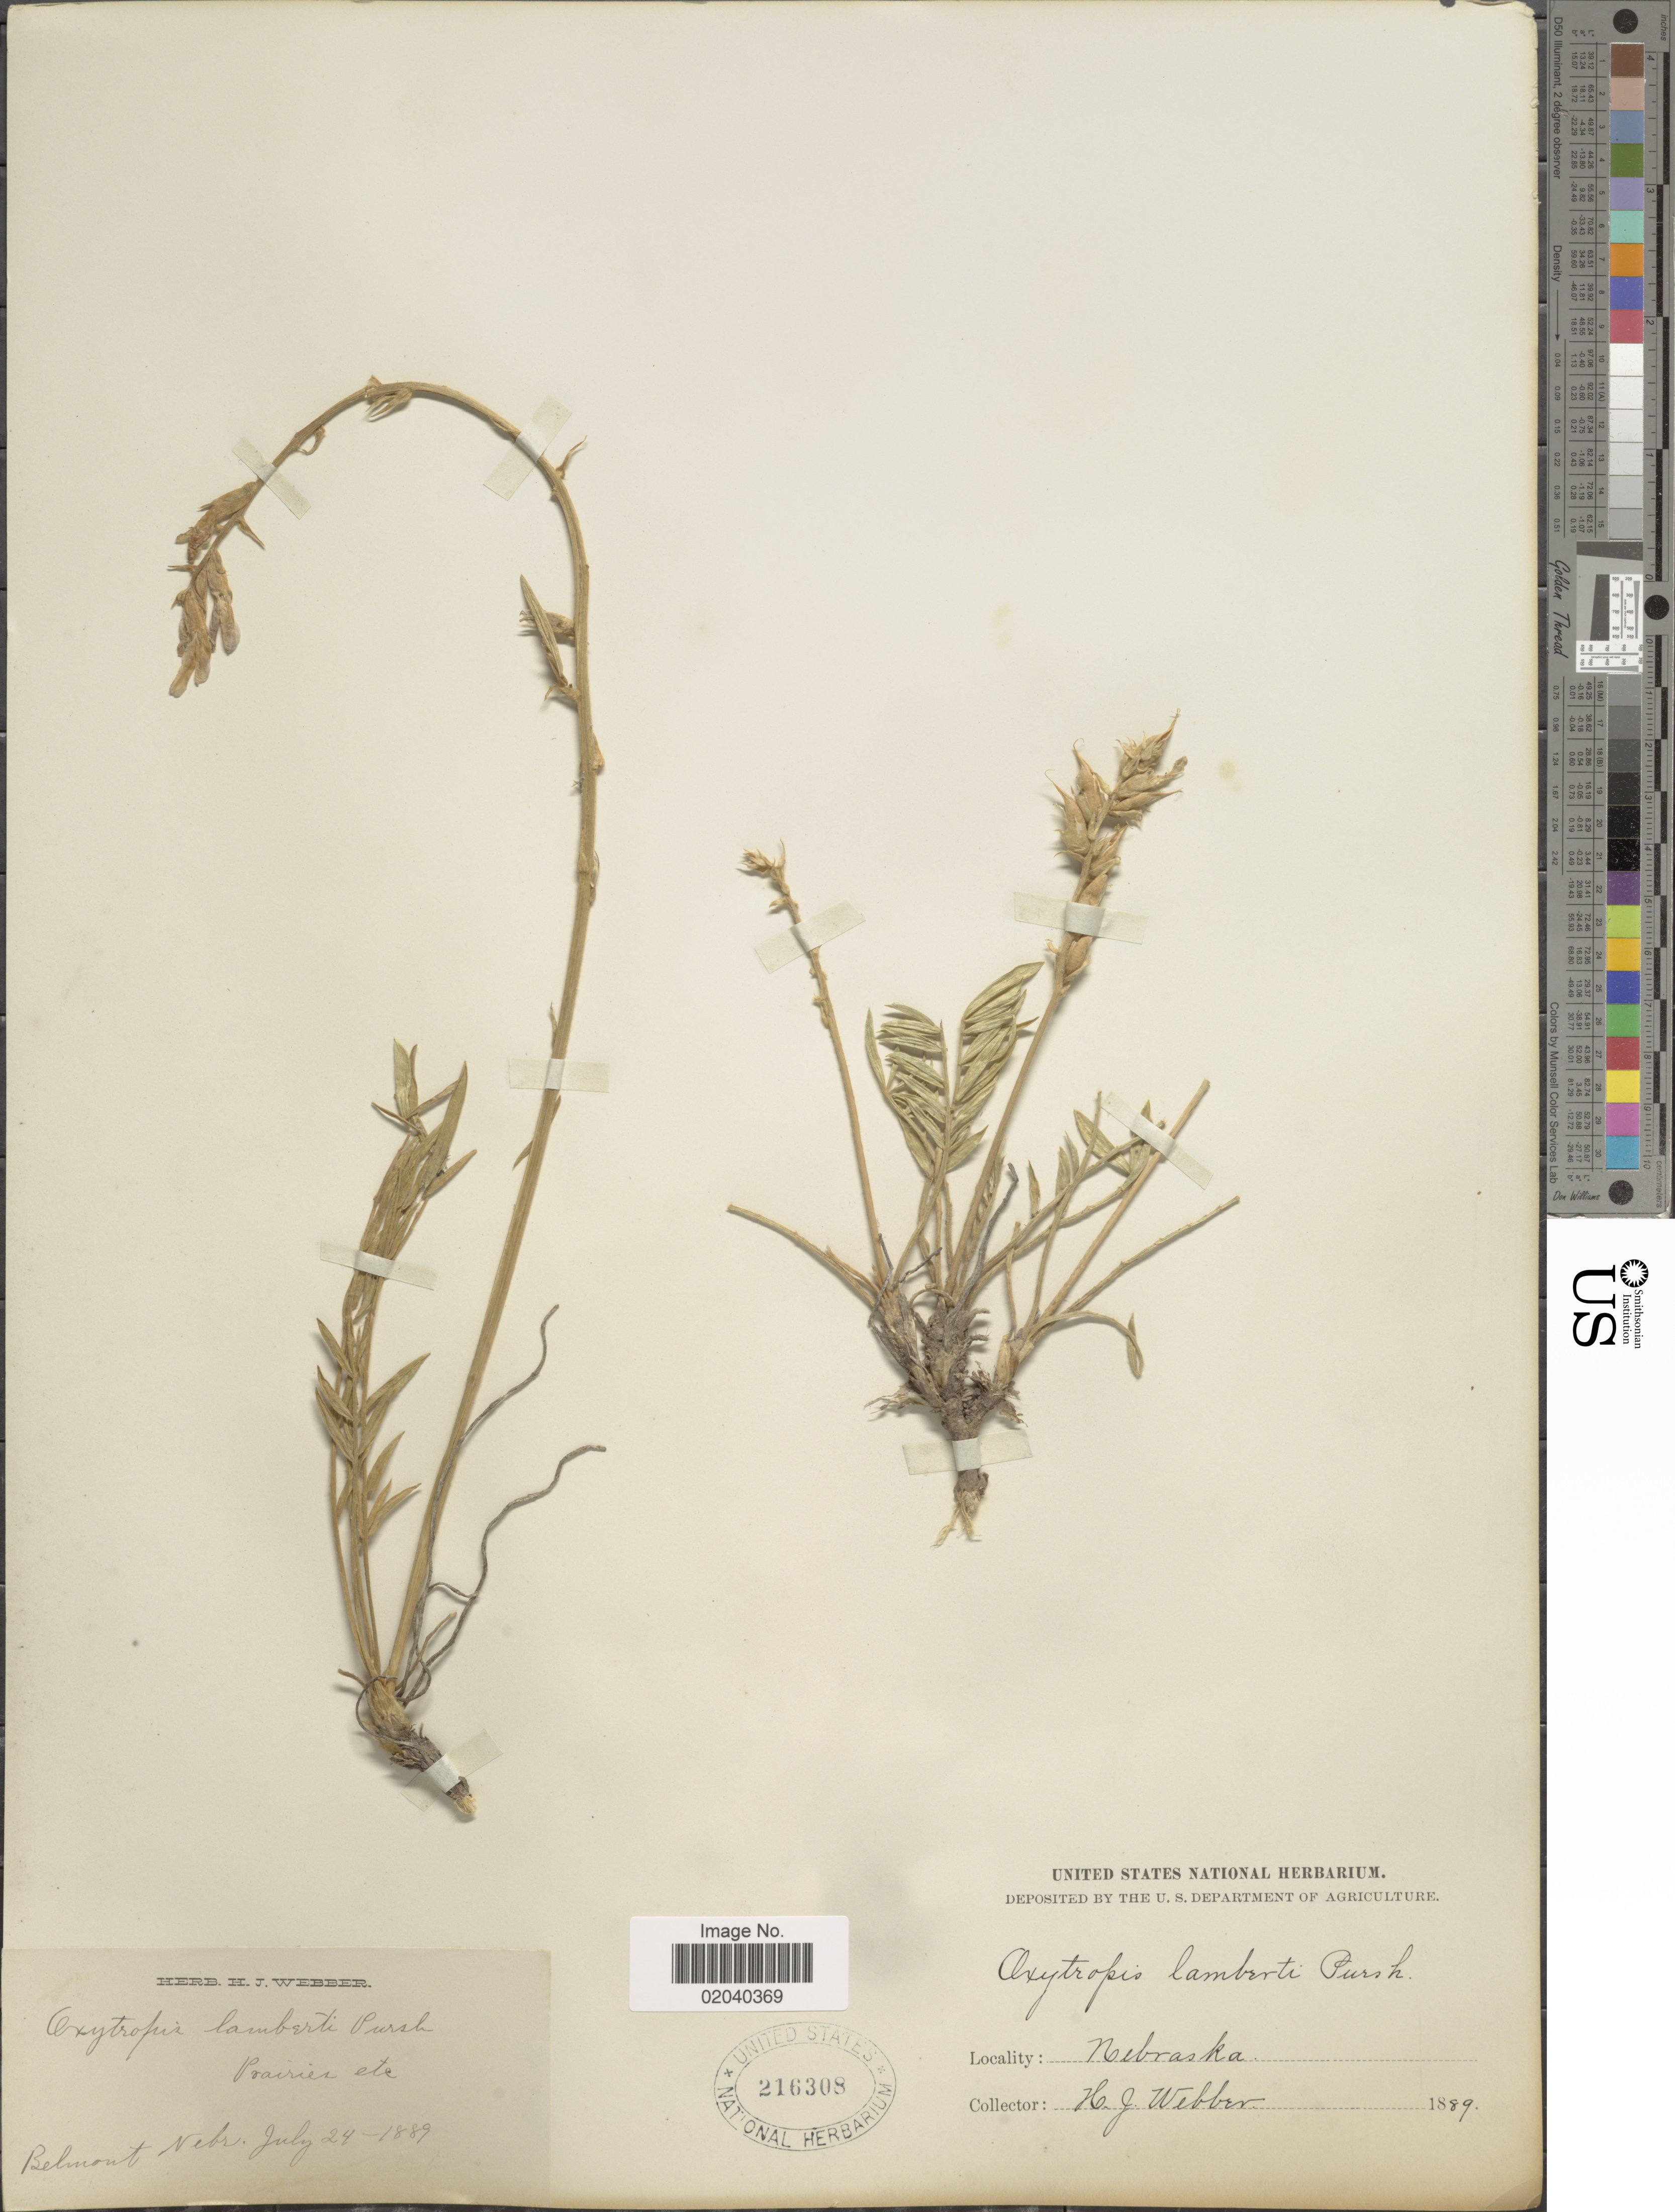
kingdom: Plantae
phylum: Tracheophyta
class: Magnoliopsida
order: Fabales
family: Fabaceae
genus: Oxytropis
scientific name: Oxytropis sericea var. sericea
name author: Nutt.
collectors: H. Webber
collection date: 1889-07-24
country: United States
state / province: Nebraska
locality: Belmont Nebr.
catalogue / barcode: US 216308